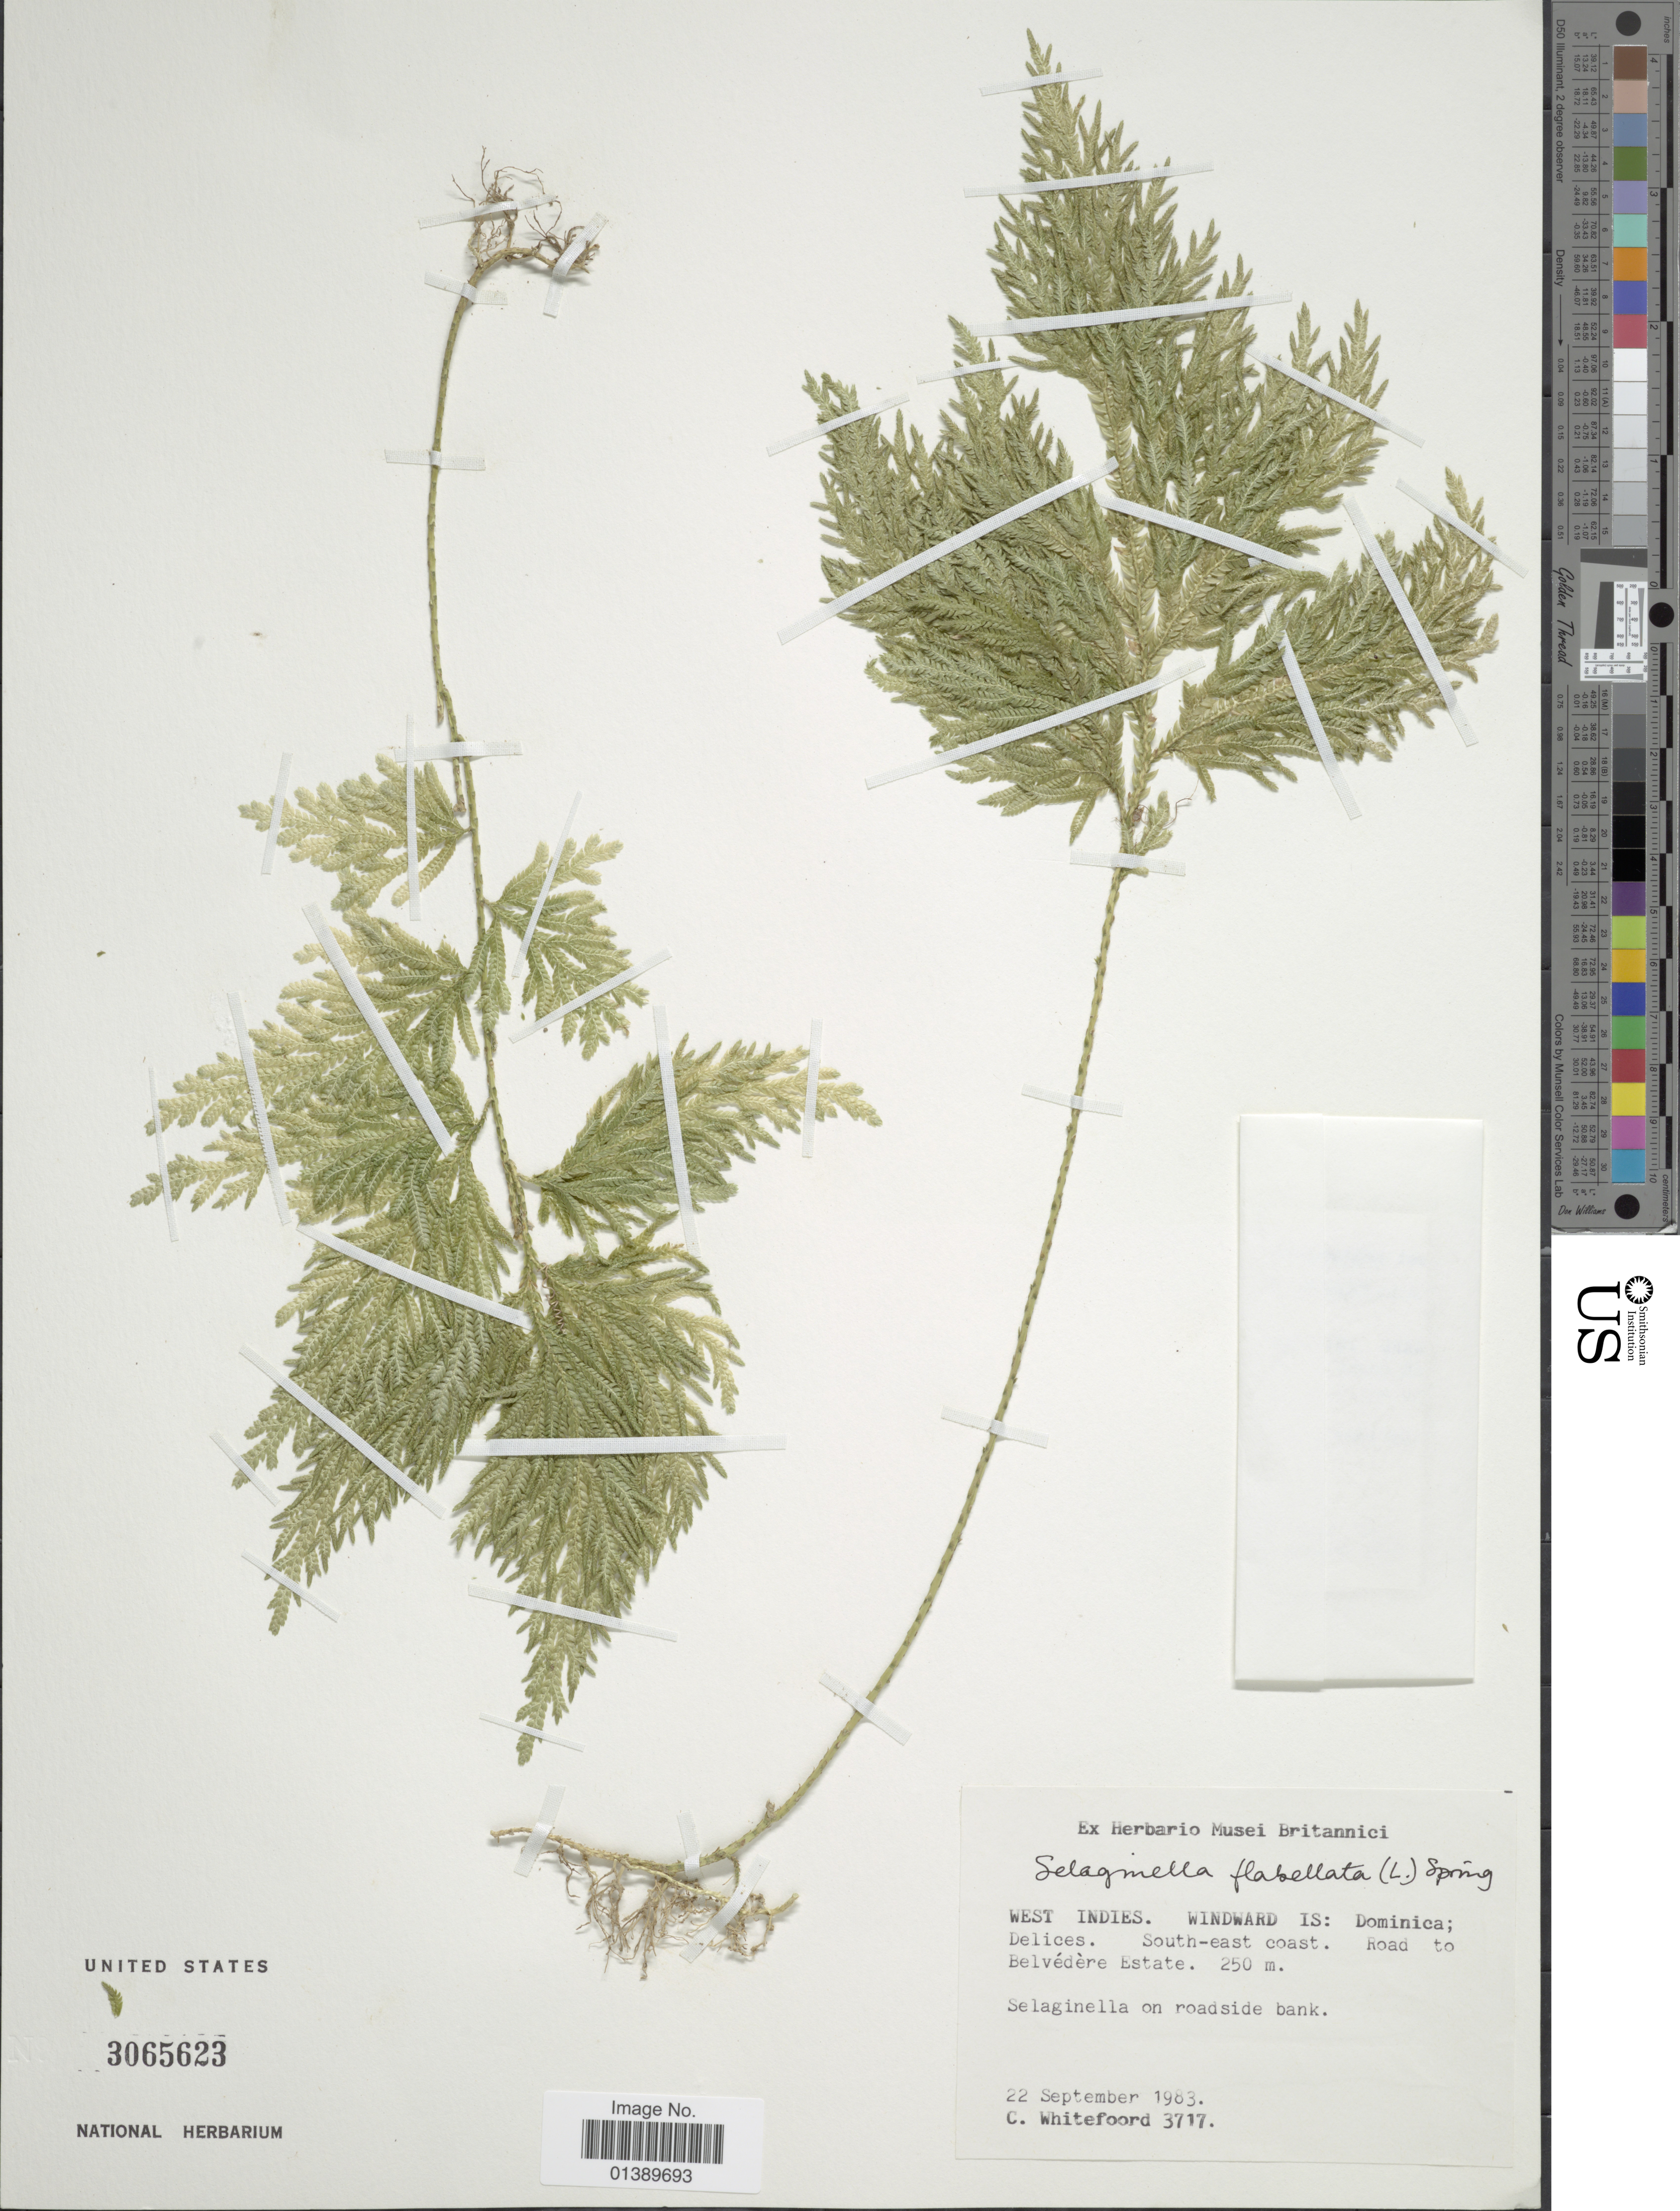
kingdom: Plantae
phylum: Tracheophyta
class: Lycopodiopsida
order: Selaginellales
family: Selaginellaceae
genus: Selaginella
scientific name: Selaginella flabellata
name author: L.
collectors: C. Whitefoord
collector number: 3717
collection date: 1983-09-22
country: Dominica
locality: West Indies. Windward Is: Delices South-east coast. Road to Belvédère Estate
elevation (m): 250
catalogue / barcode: US 3065623